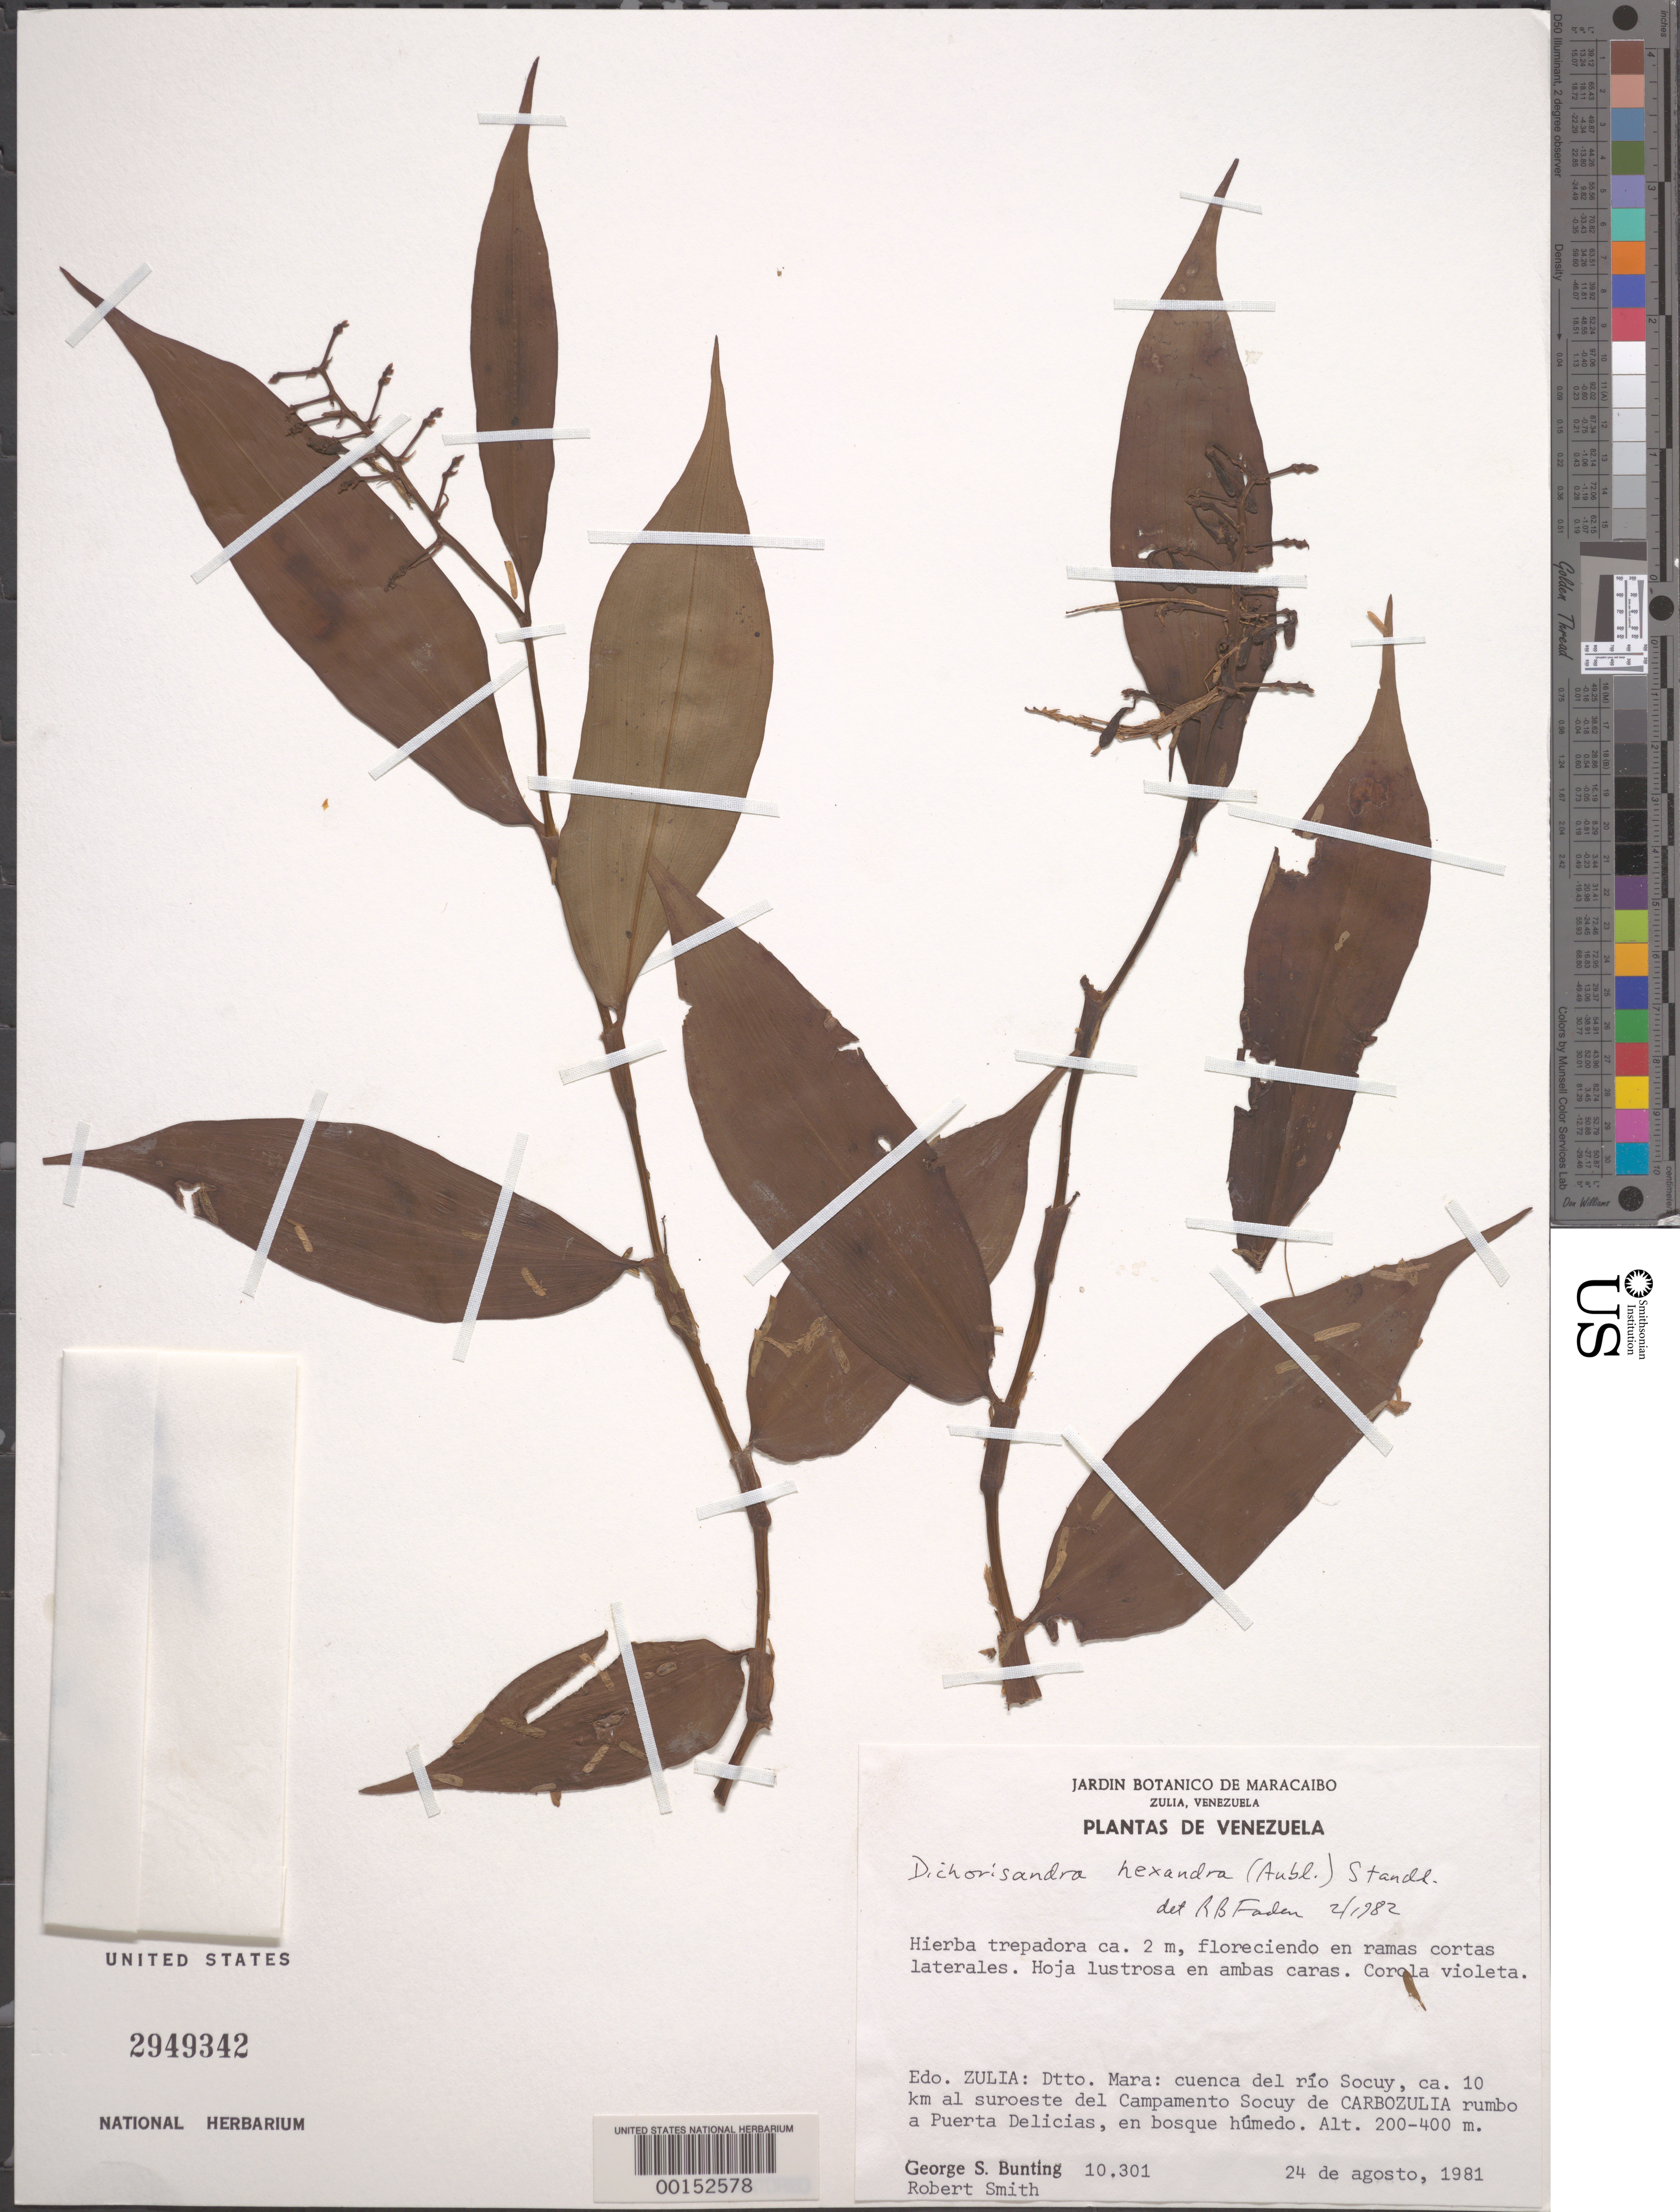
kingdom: Plantae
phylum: Tracheophyta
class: Liliopsida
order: Commelinales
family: Commelinaceae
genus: Dichorisandra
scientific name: Dichorisandra hexandra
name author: (Aubl.) Standl.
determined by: Faden, Robert B., (US), Smithsonian Institution - National Museum of Natural History (UNITED STATES)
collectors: G. S. Bunting & R. Smith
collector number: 10.301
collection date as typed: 24 Aug 1981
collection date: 1981-08-24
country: Venezuela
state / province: Zulia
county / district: Mara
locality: Rio socuy, puerta delicias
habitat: Moist forest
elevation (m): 200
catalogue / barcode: US 2949342